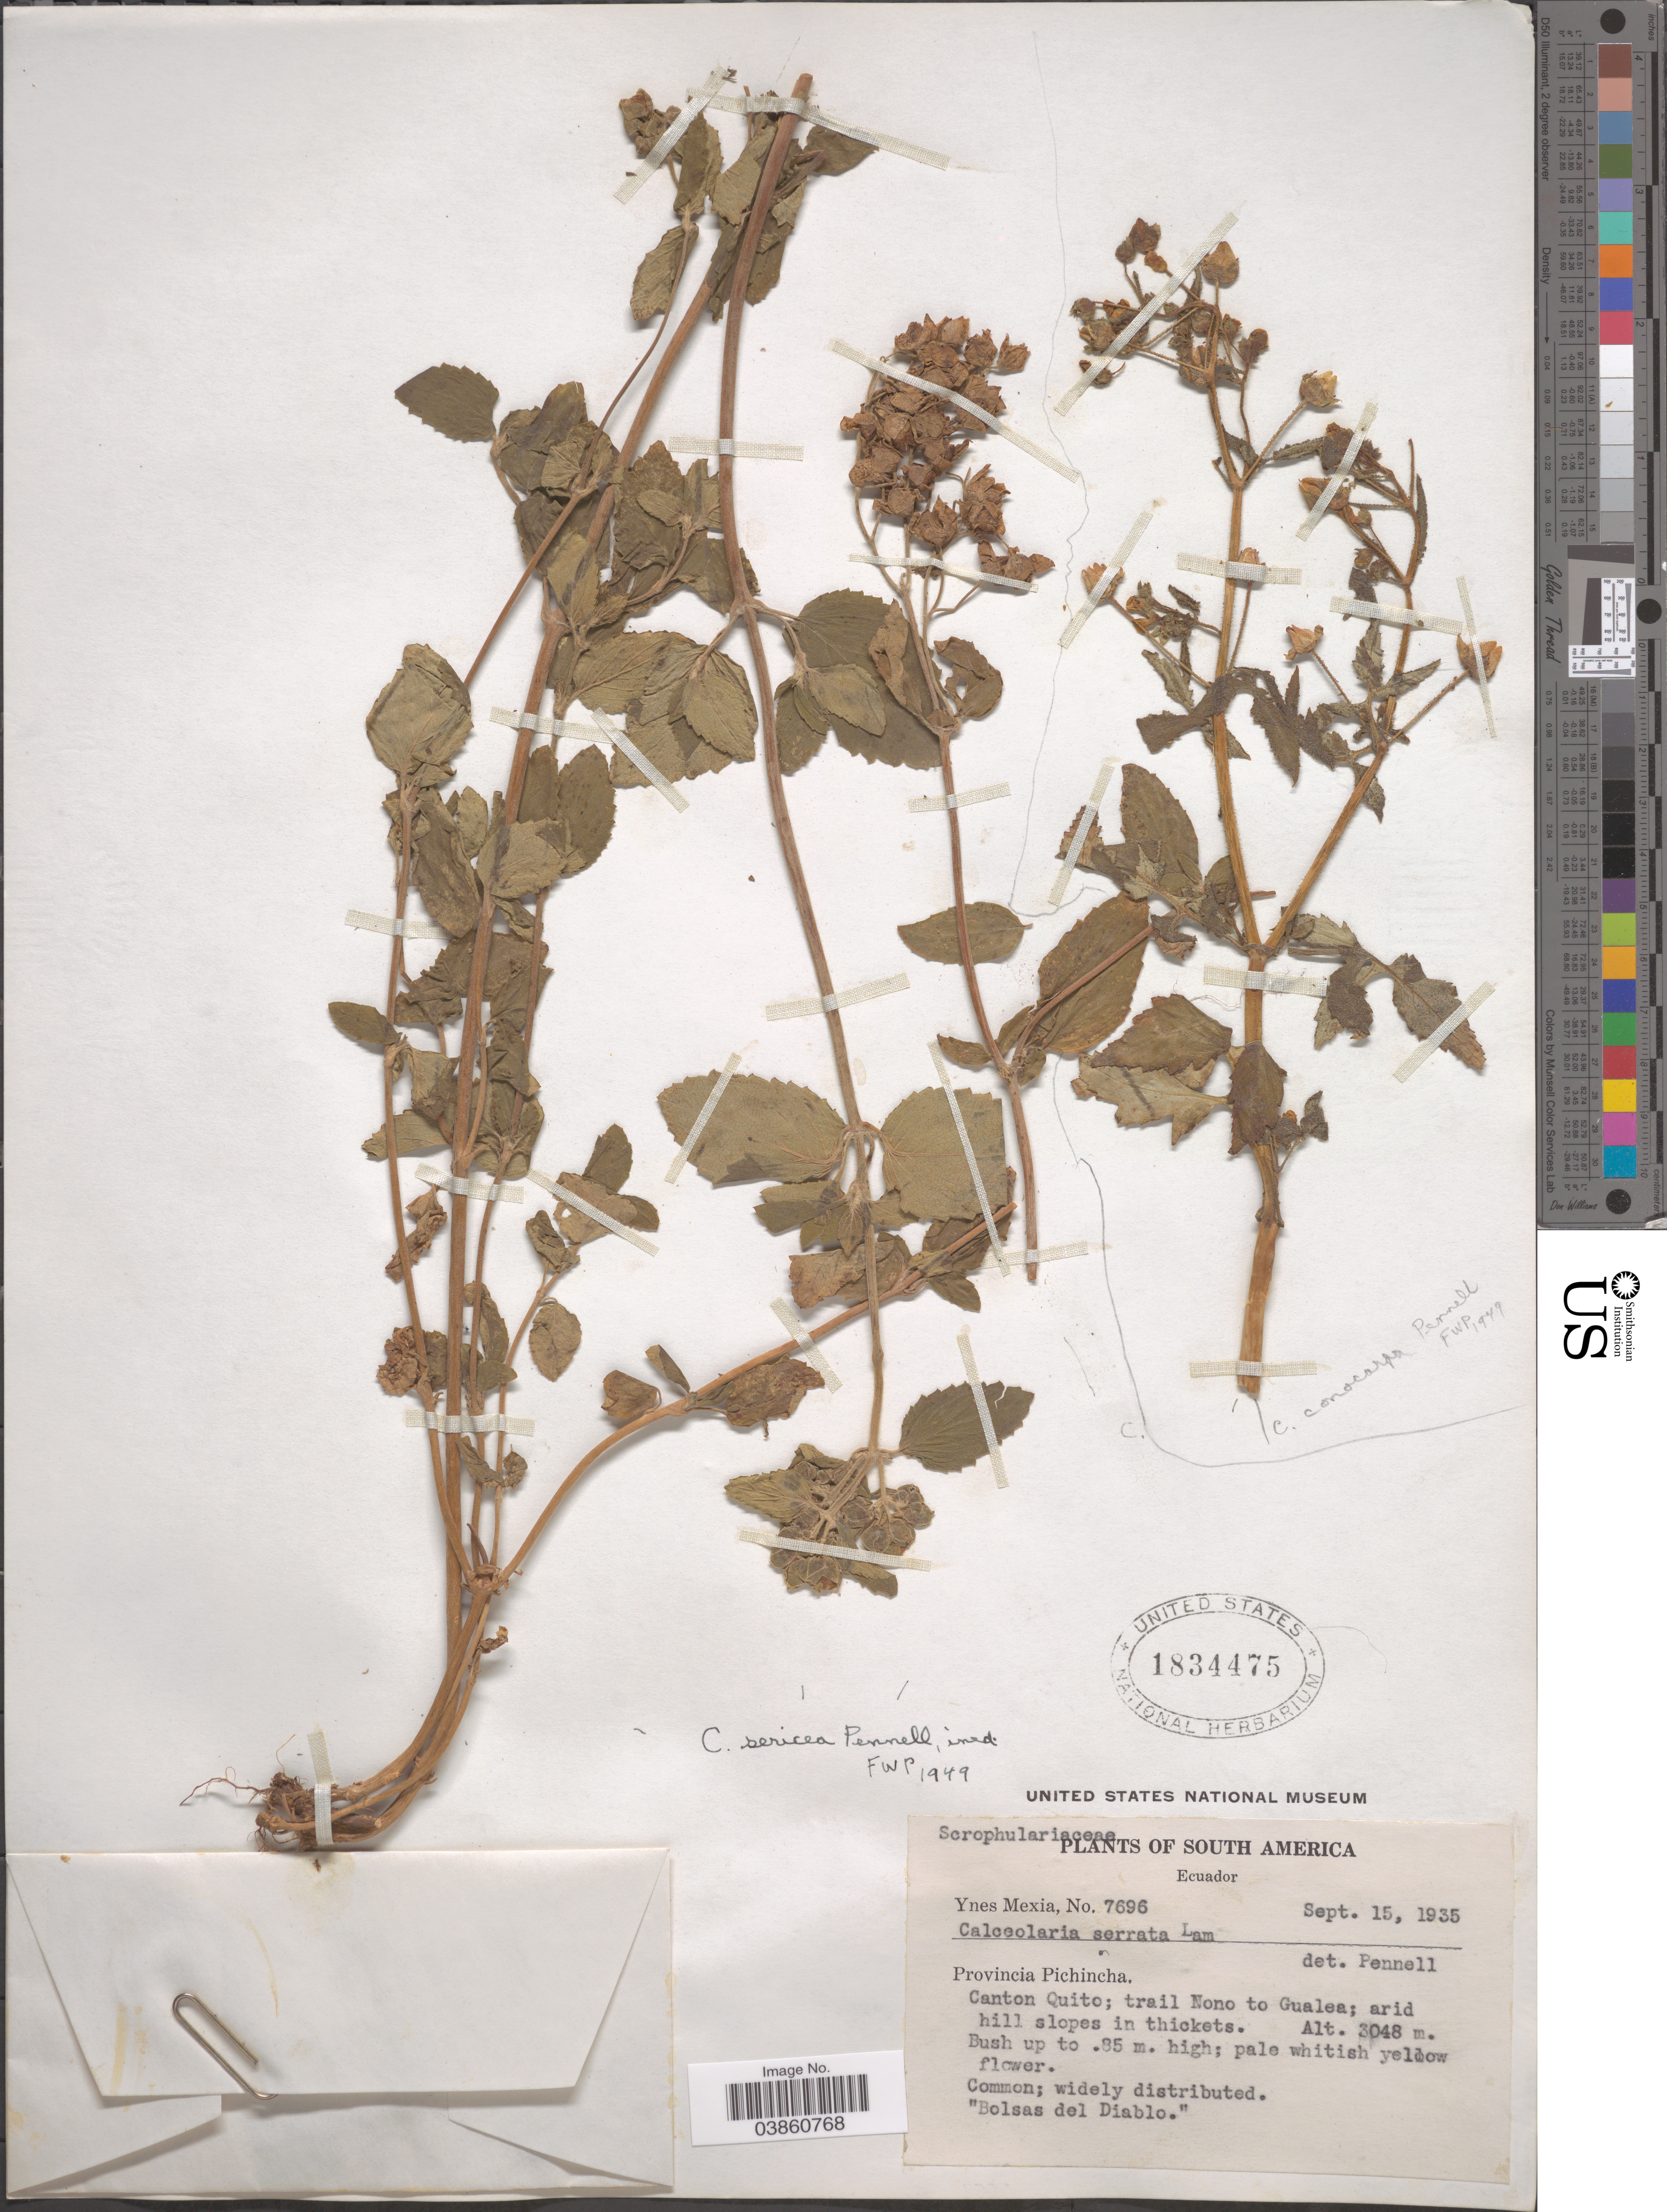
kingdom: Plantae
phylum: Tracheophyta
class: Magnoliopsida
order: Lamiales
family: Calceolariaceae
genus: Calceolaria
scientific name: Calceolaria sericea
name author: Pennell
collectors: Y. Mexia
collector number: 7696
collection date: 1935-09-15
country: Ecuador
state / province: Pichincha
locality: Canton Quito; trail Nono to Gualea.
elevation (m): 3048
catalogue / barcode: US 1834475